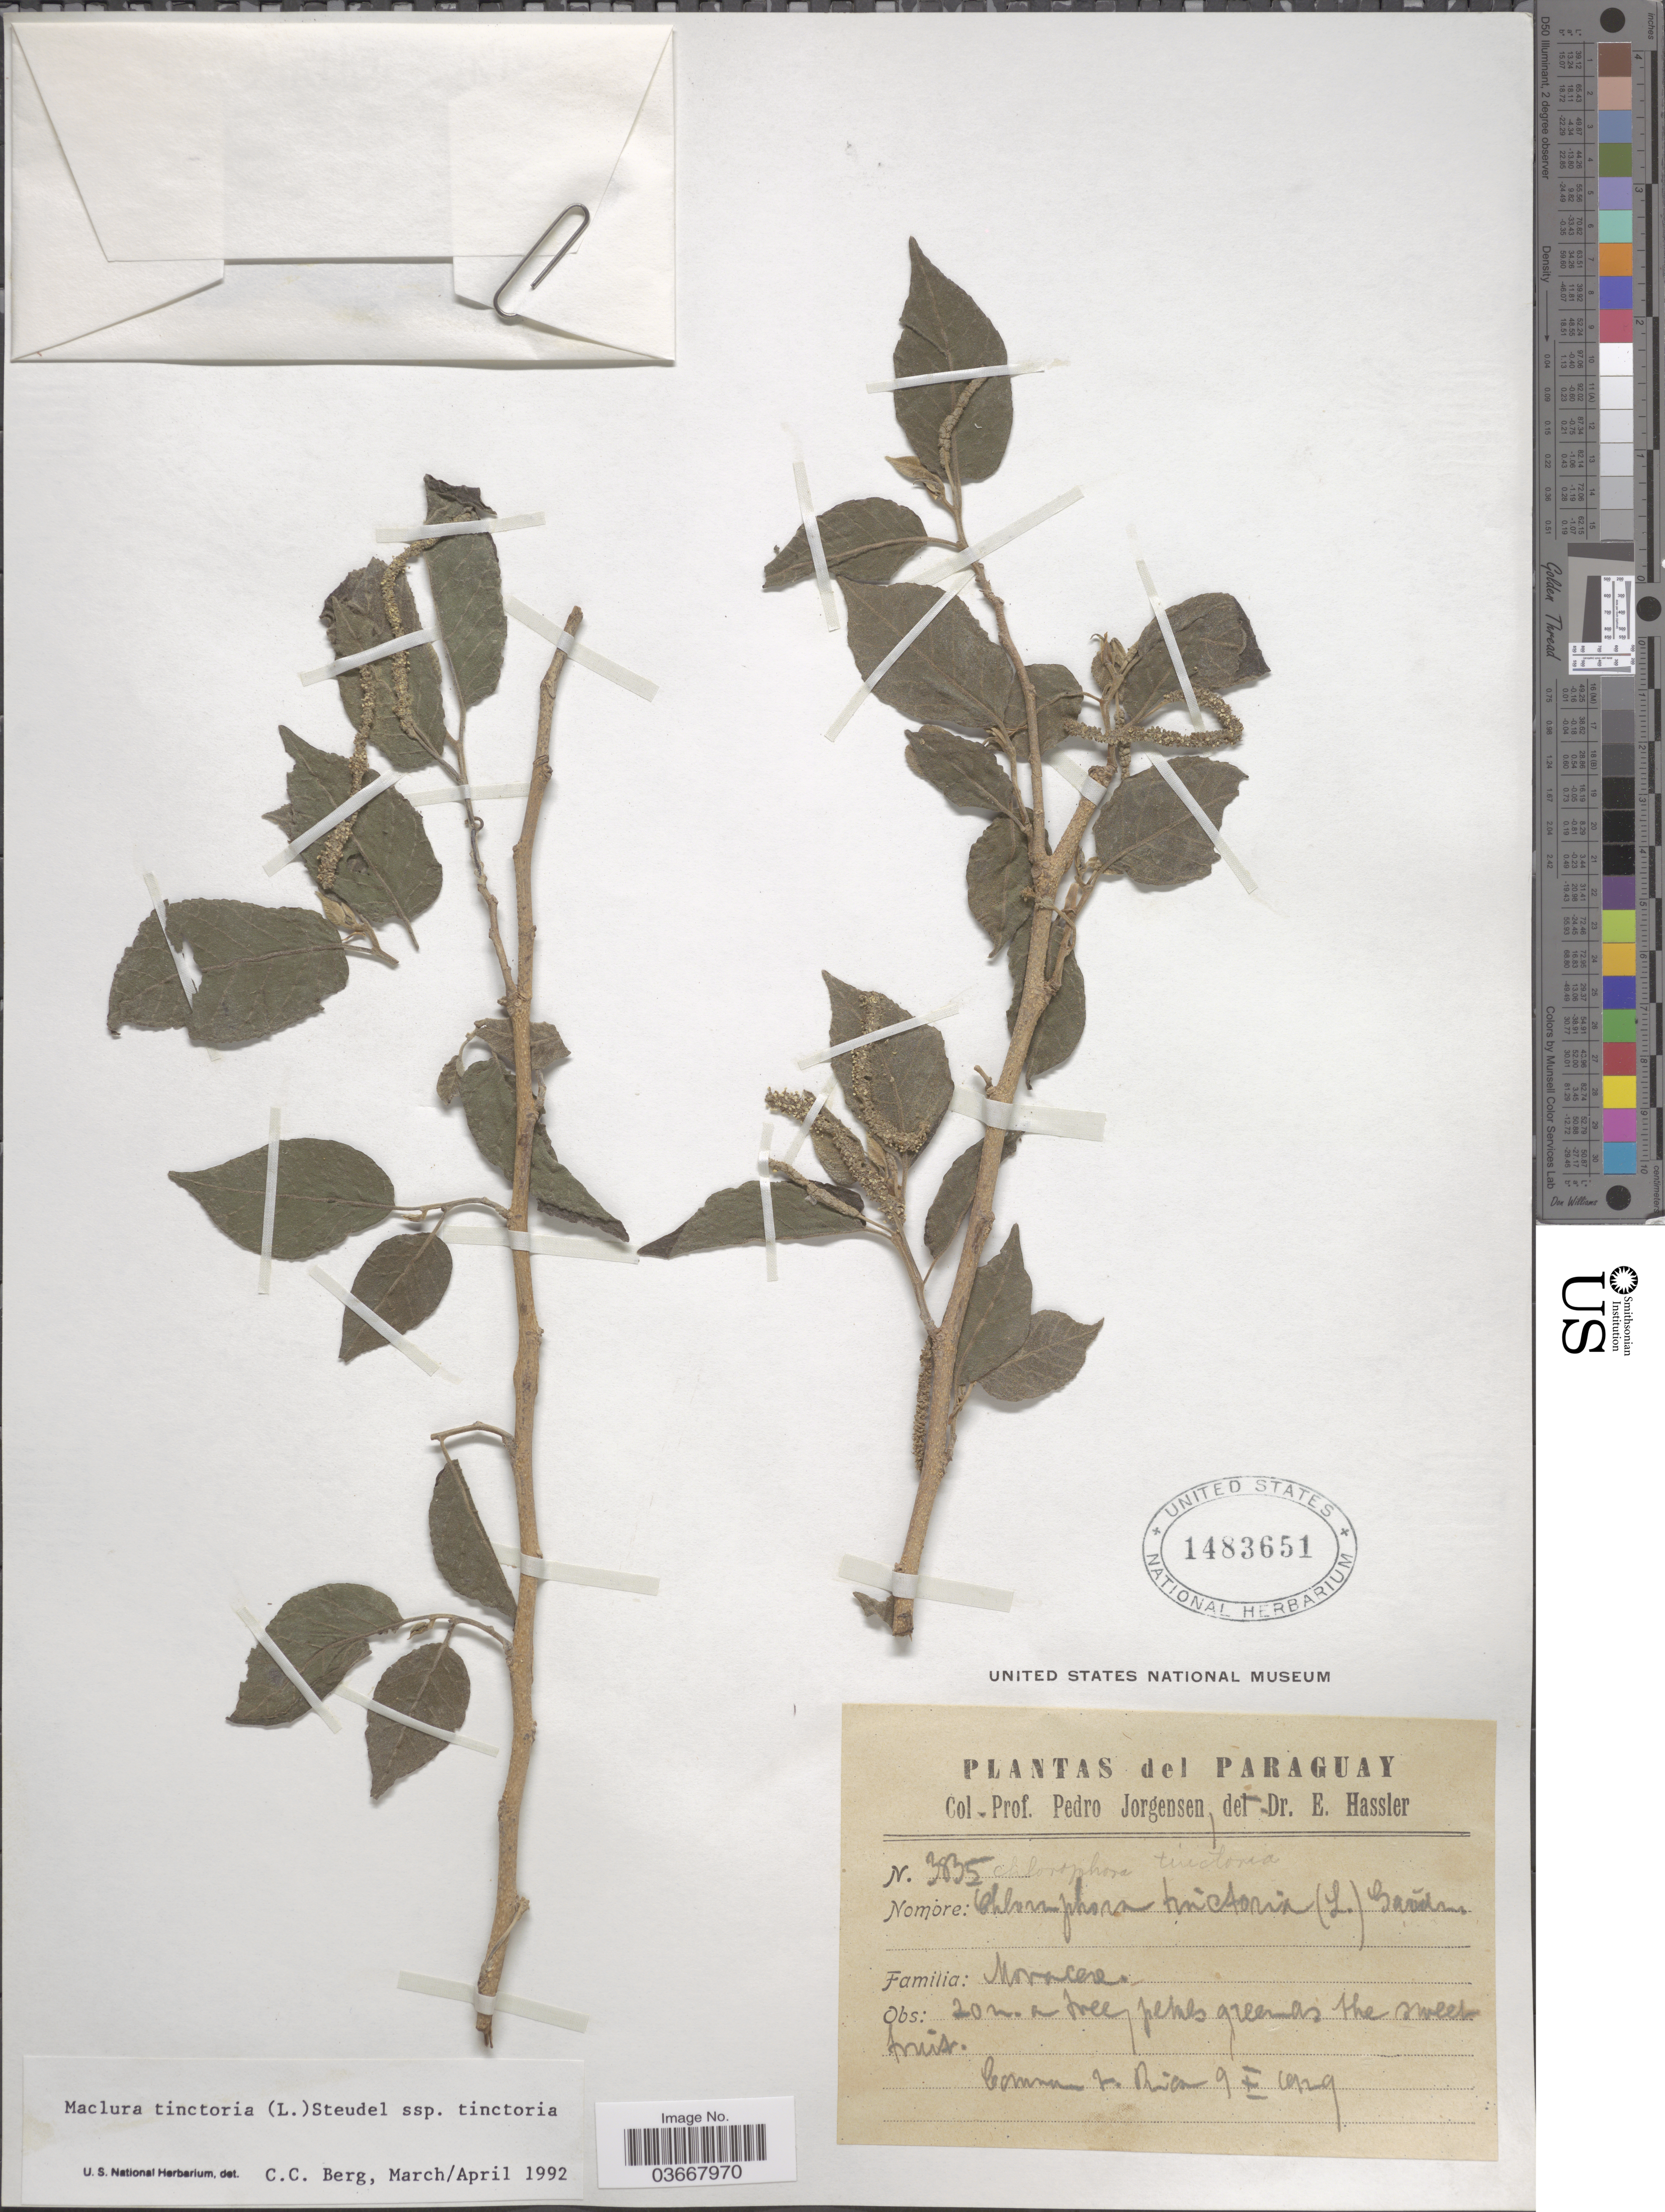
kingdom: Plantae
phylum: Tracheophyta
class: Magnoliopsida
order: Rosales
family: Moraceae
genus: Maclura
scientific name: Maclura tinctoria subsp. tinctoria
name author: (L.) D. Don ex Steud.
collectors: P. Jörgensen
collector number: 3835*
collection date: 1929-10-09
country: Paraguay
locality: Commun V. Rica.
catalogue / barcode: US 1483651